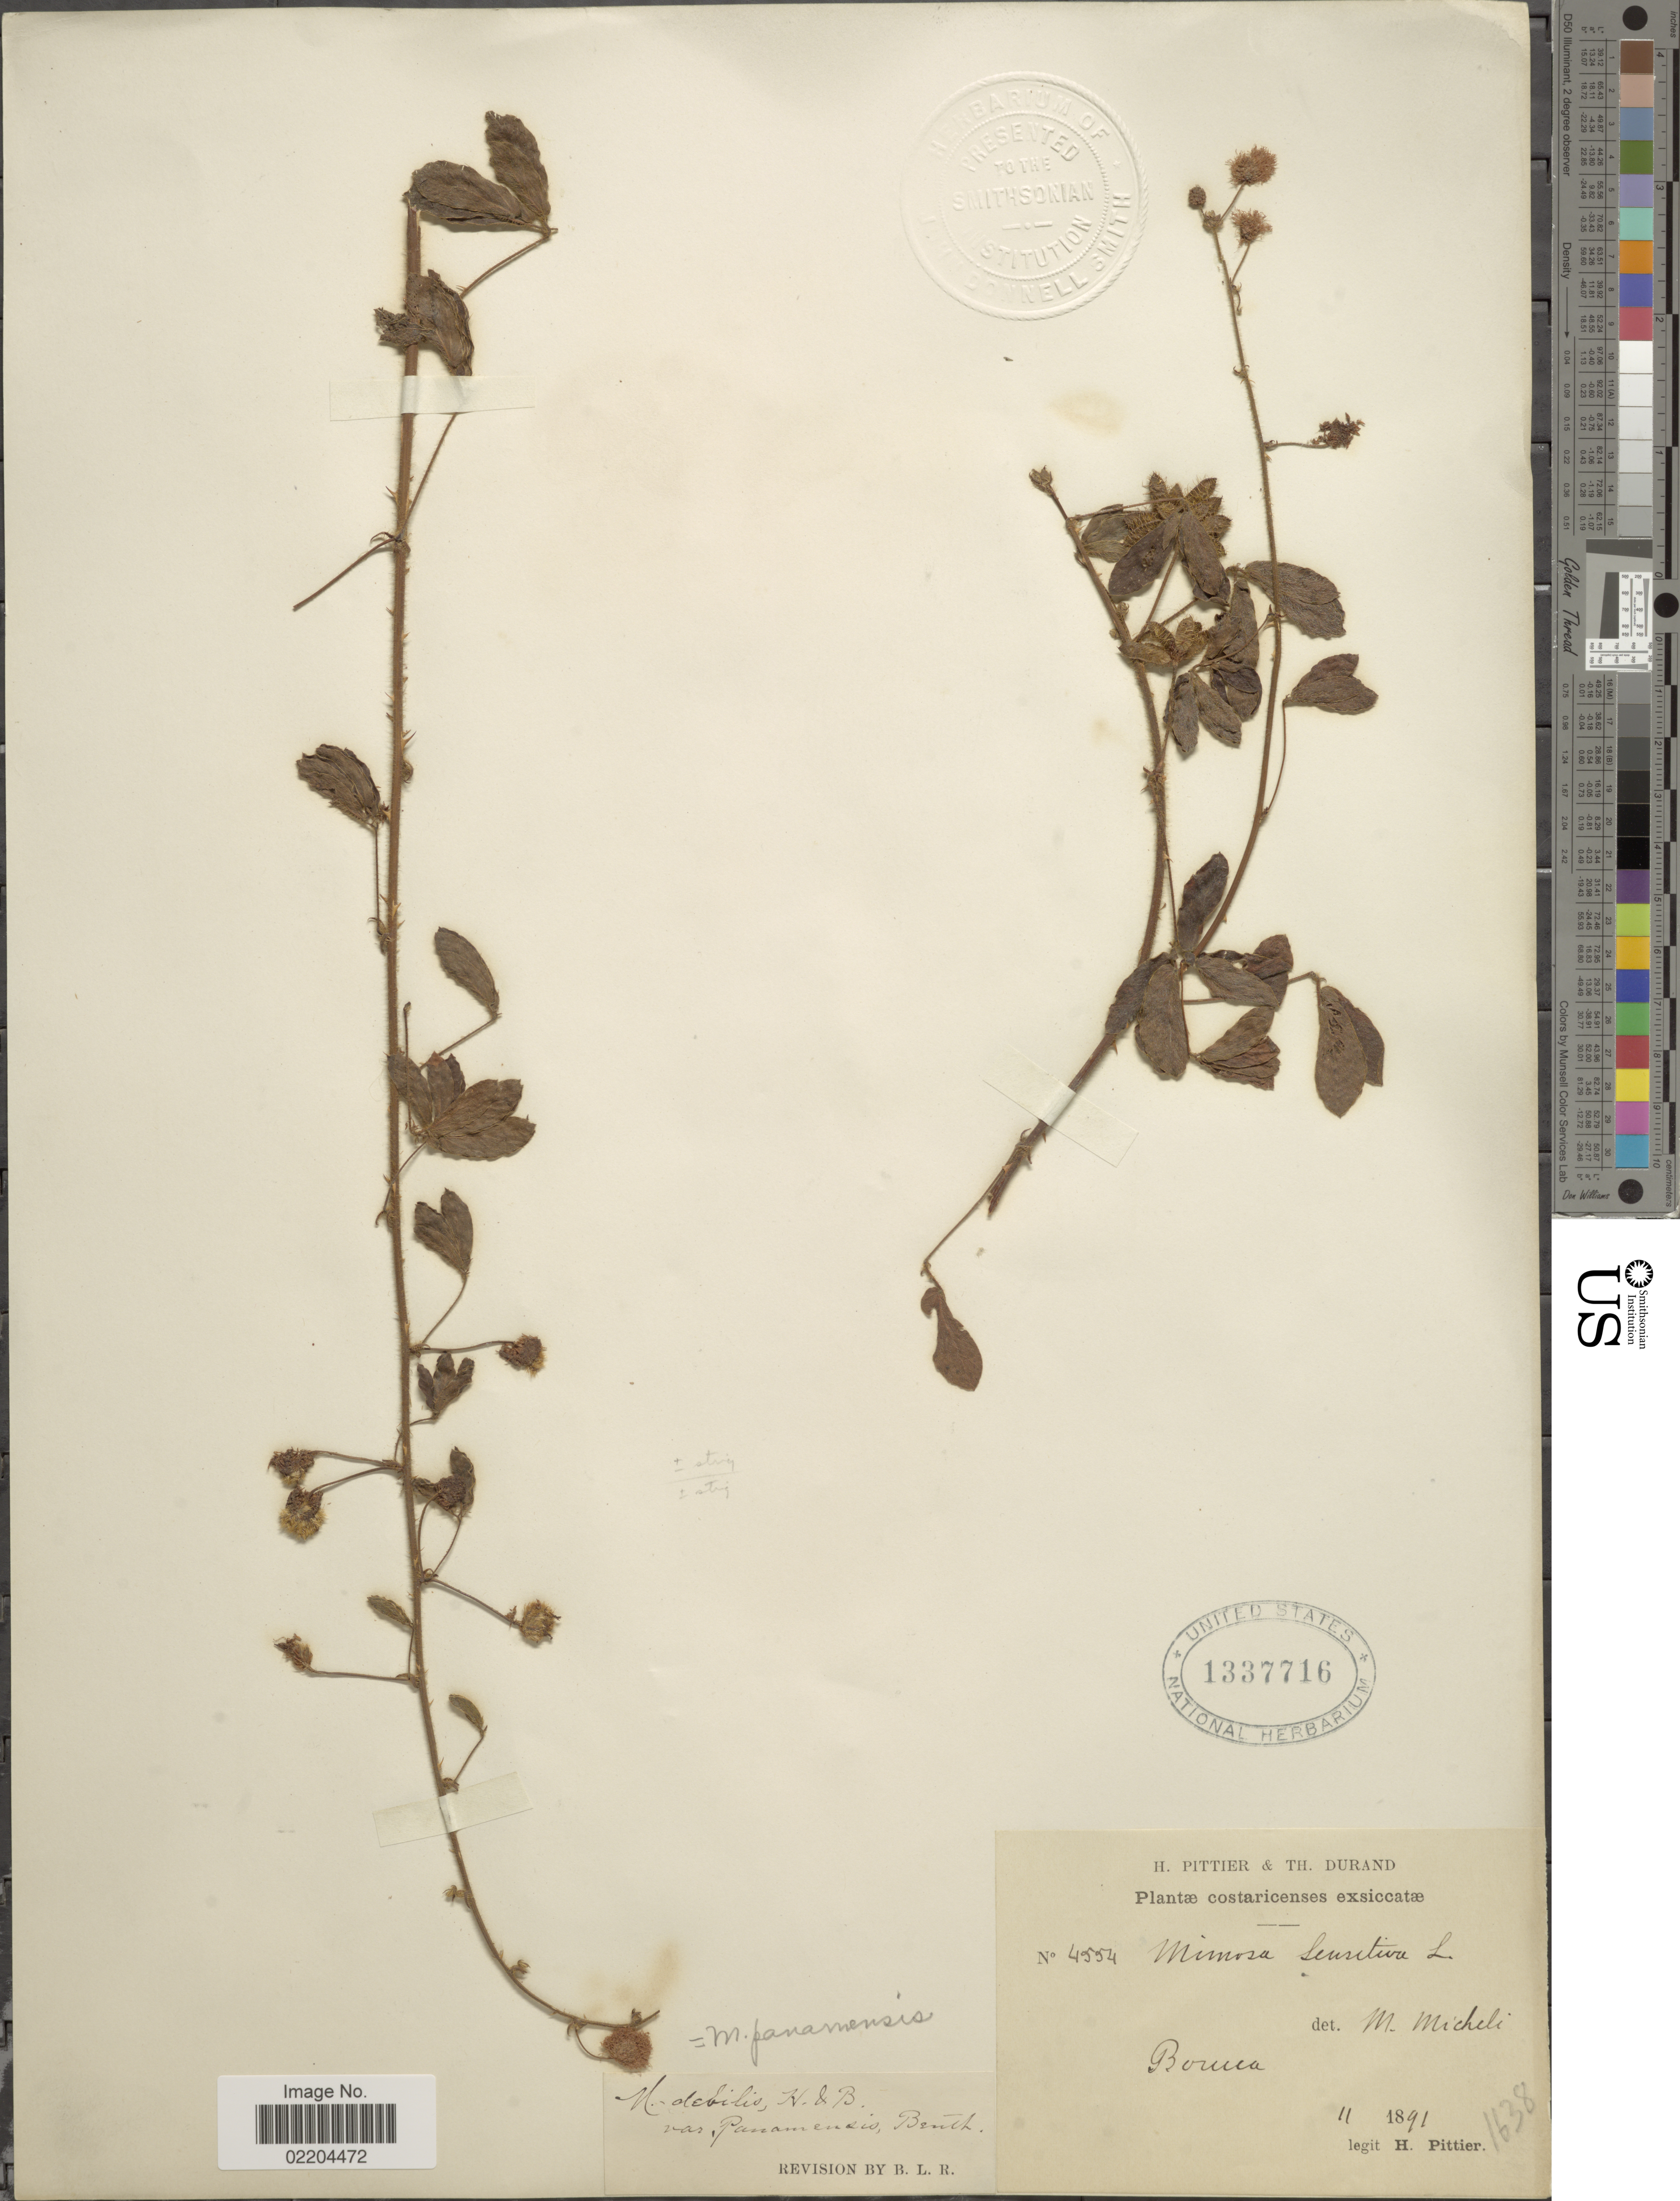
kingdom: Plantae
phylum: Tracheophyta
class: Magnoliopsida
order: Fabales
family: Fabaceae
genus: Mimosa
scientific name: Mimosa panamensis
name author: (Benth.) Standl.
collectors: H. F. Pittier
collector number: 4554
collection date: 1891-11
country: Costa Rica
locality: Boruca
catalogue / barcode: US 1337716